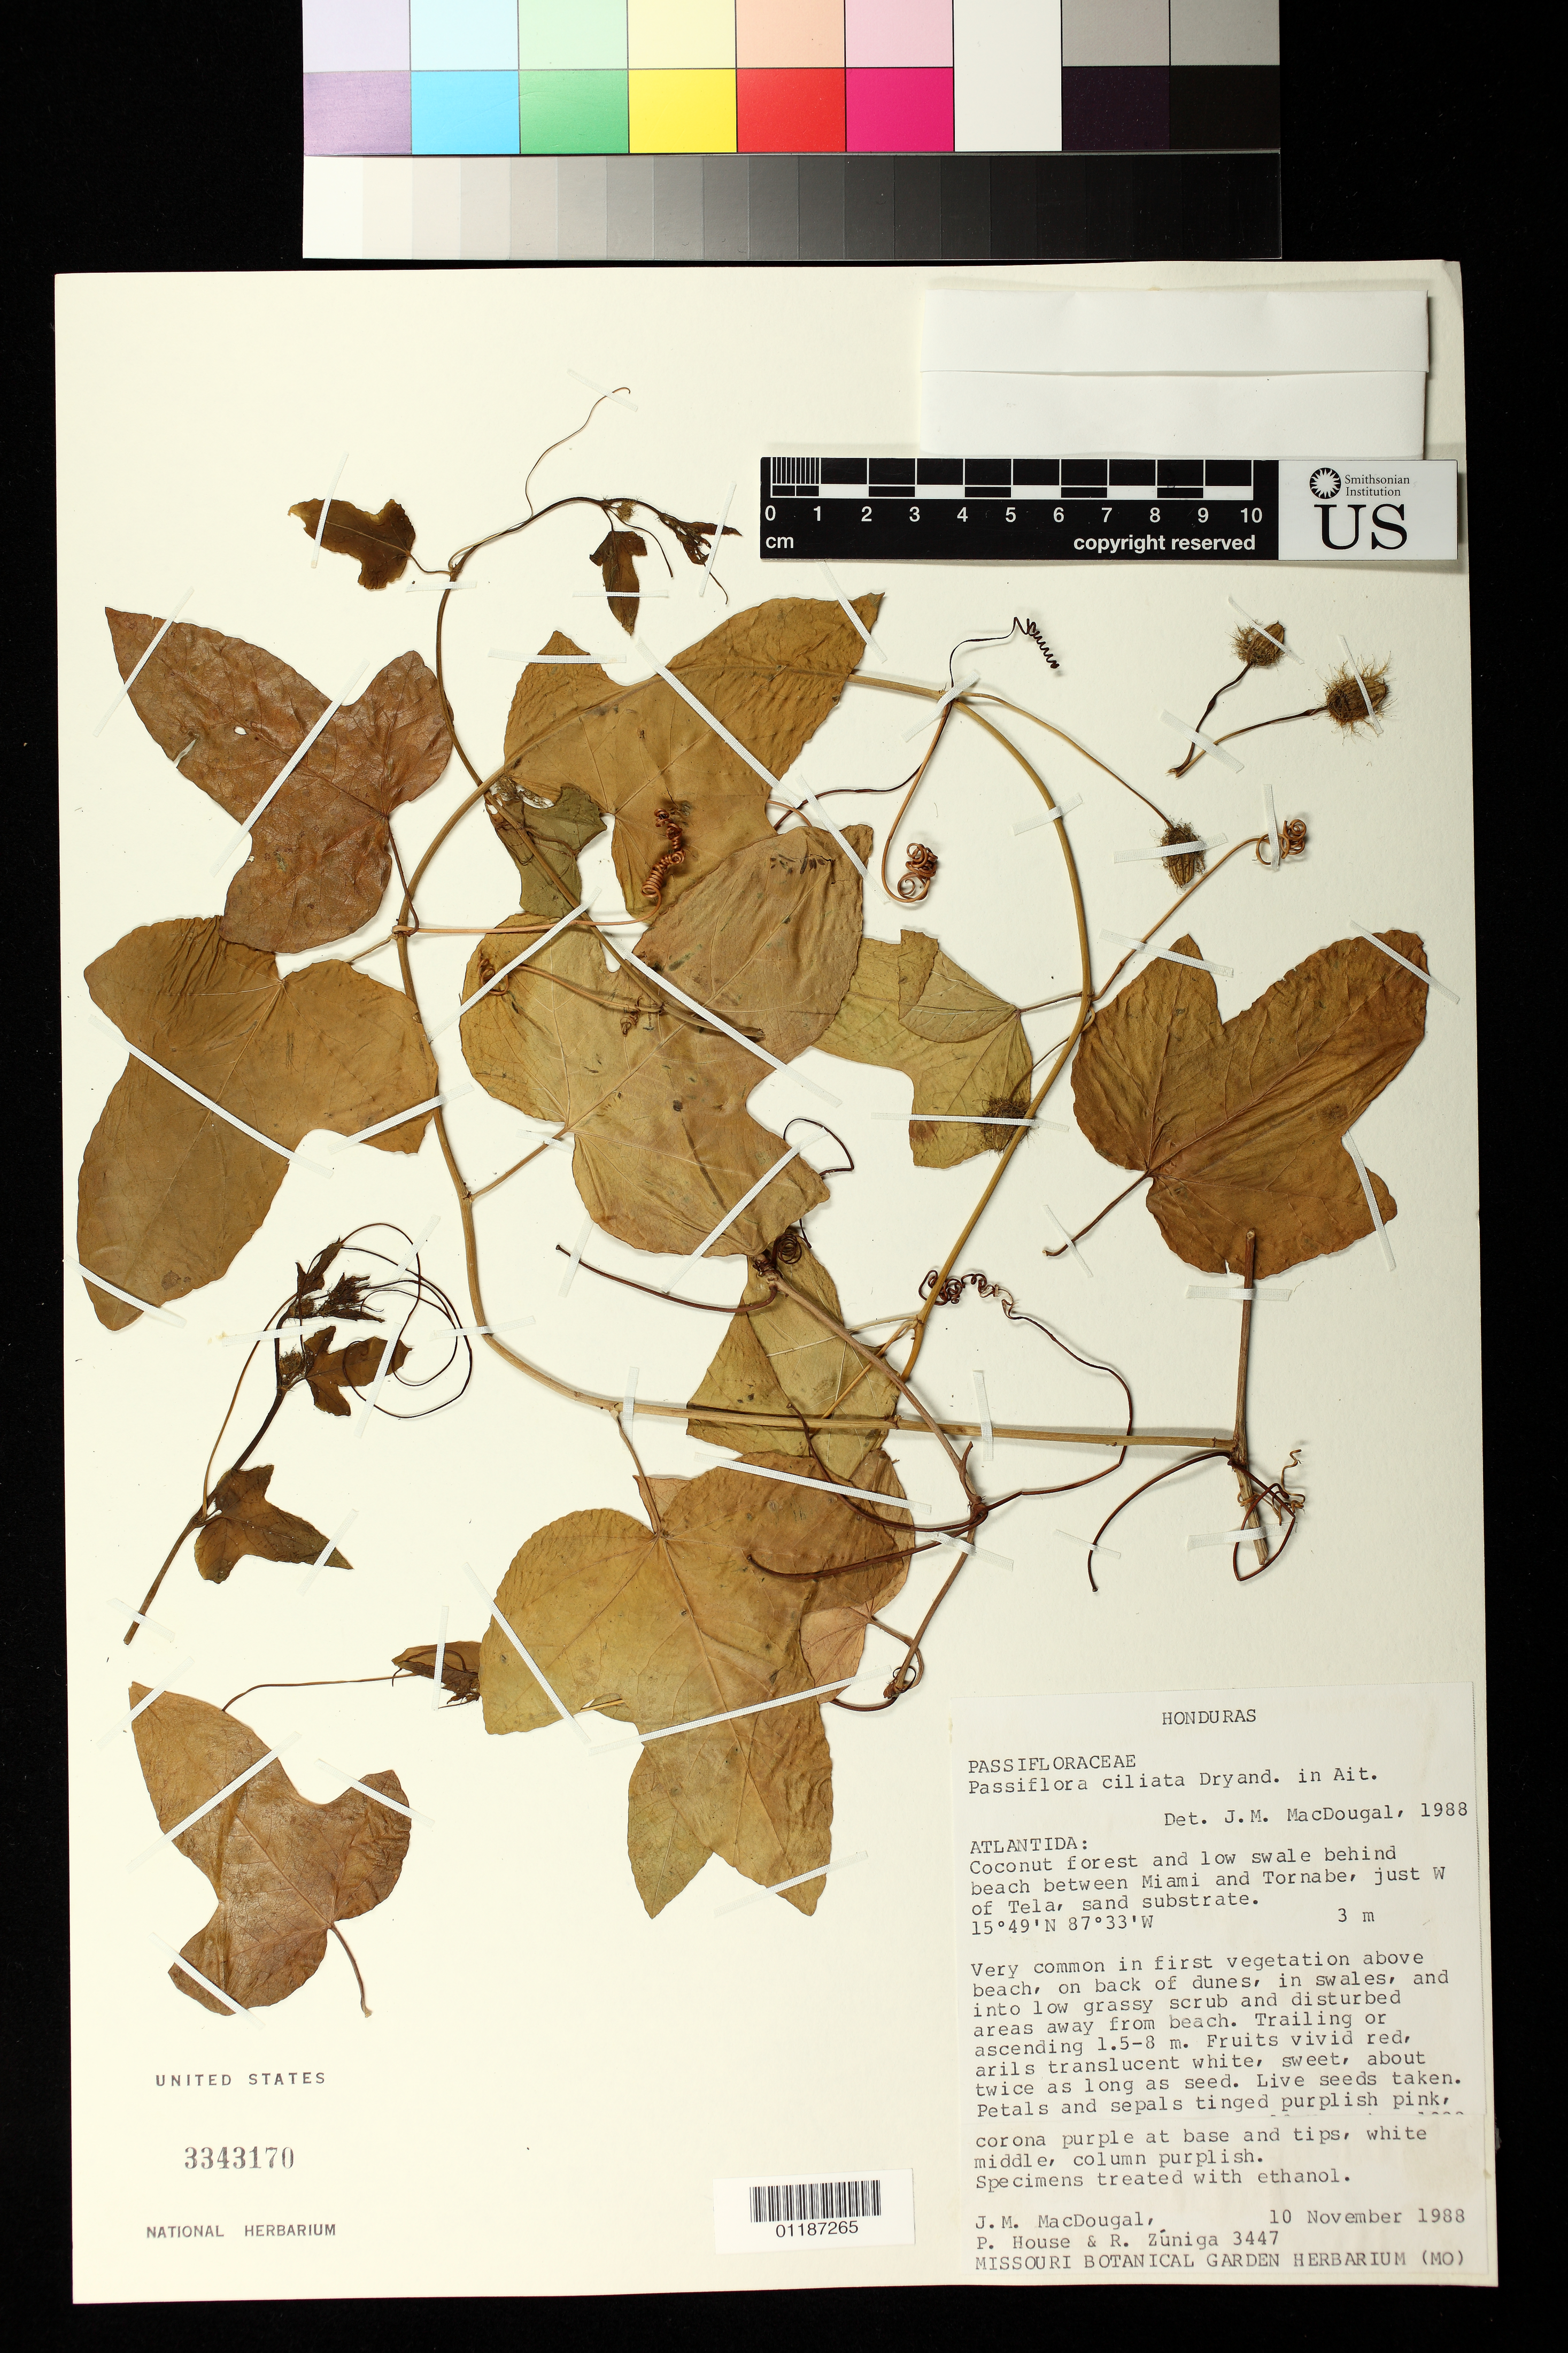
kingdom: Plantae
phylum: Tracheophyta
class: Magnoliopsida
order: Malpighiales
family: Passifloraceae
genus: Passiflora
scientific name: Passiflora foetida var. ciliata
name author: (Aiton) Mast.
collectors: J. M. MacDougal, P. House & R. Zuniga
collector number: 3447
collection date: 1988-11-10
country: Honduras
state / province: Atlántida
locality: Between Miami and Tornabe, just W of Tela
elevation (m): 3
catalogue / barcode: US 3343170